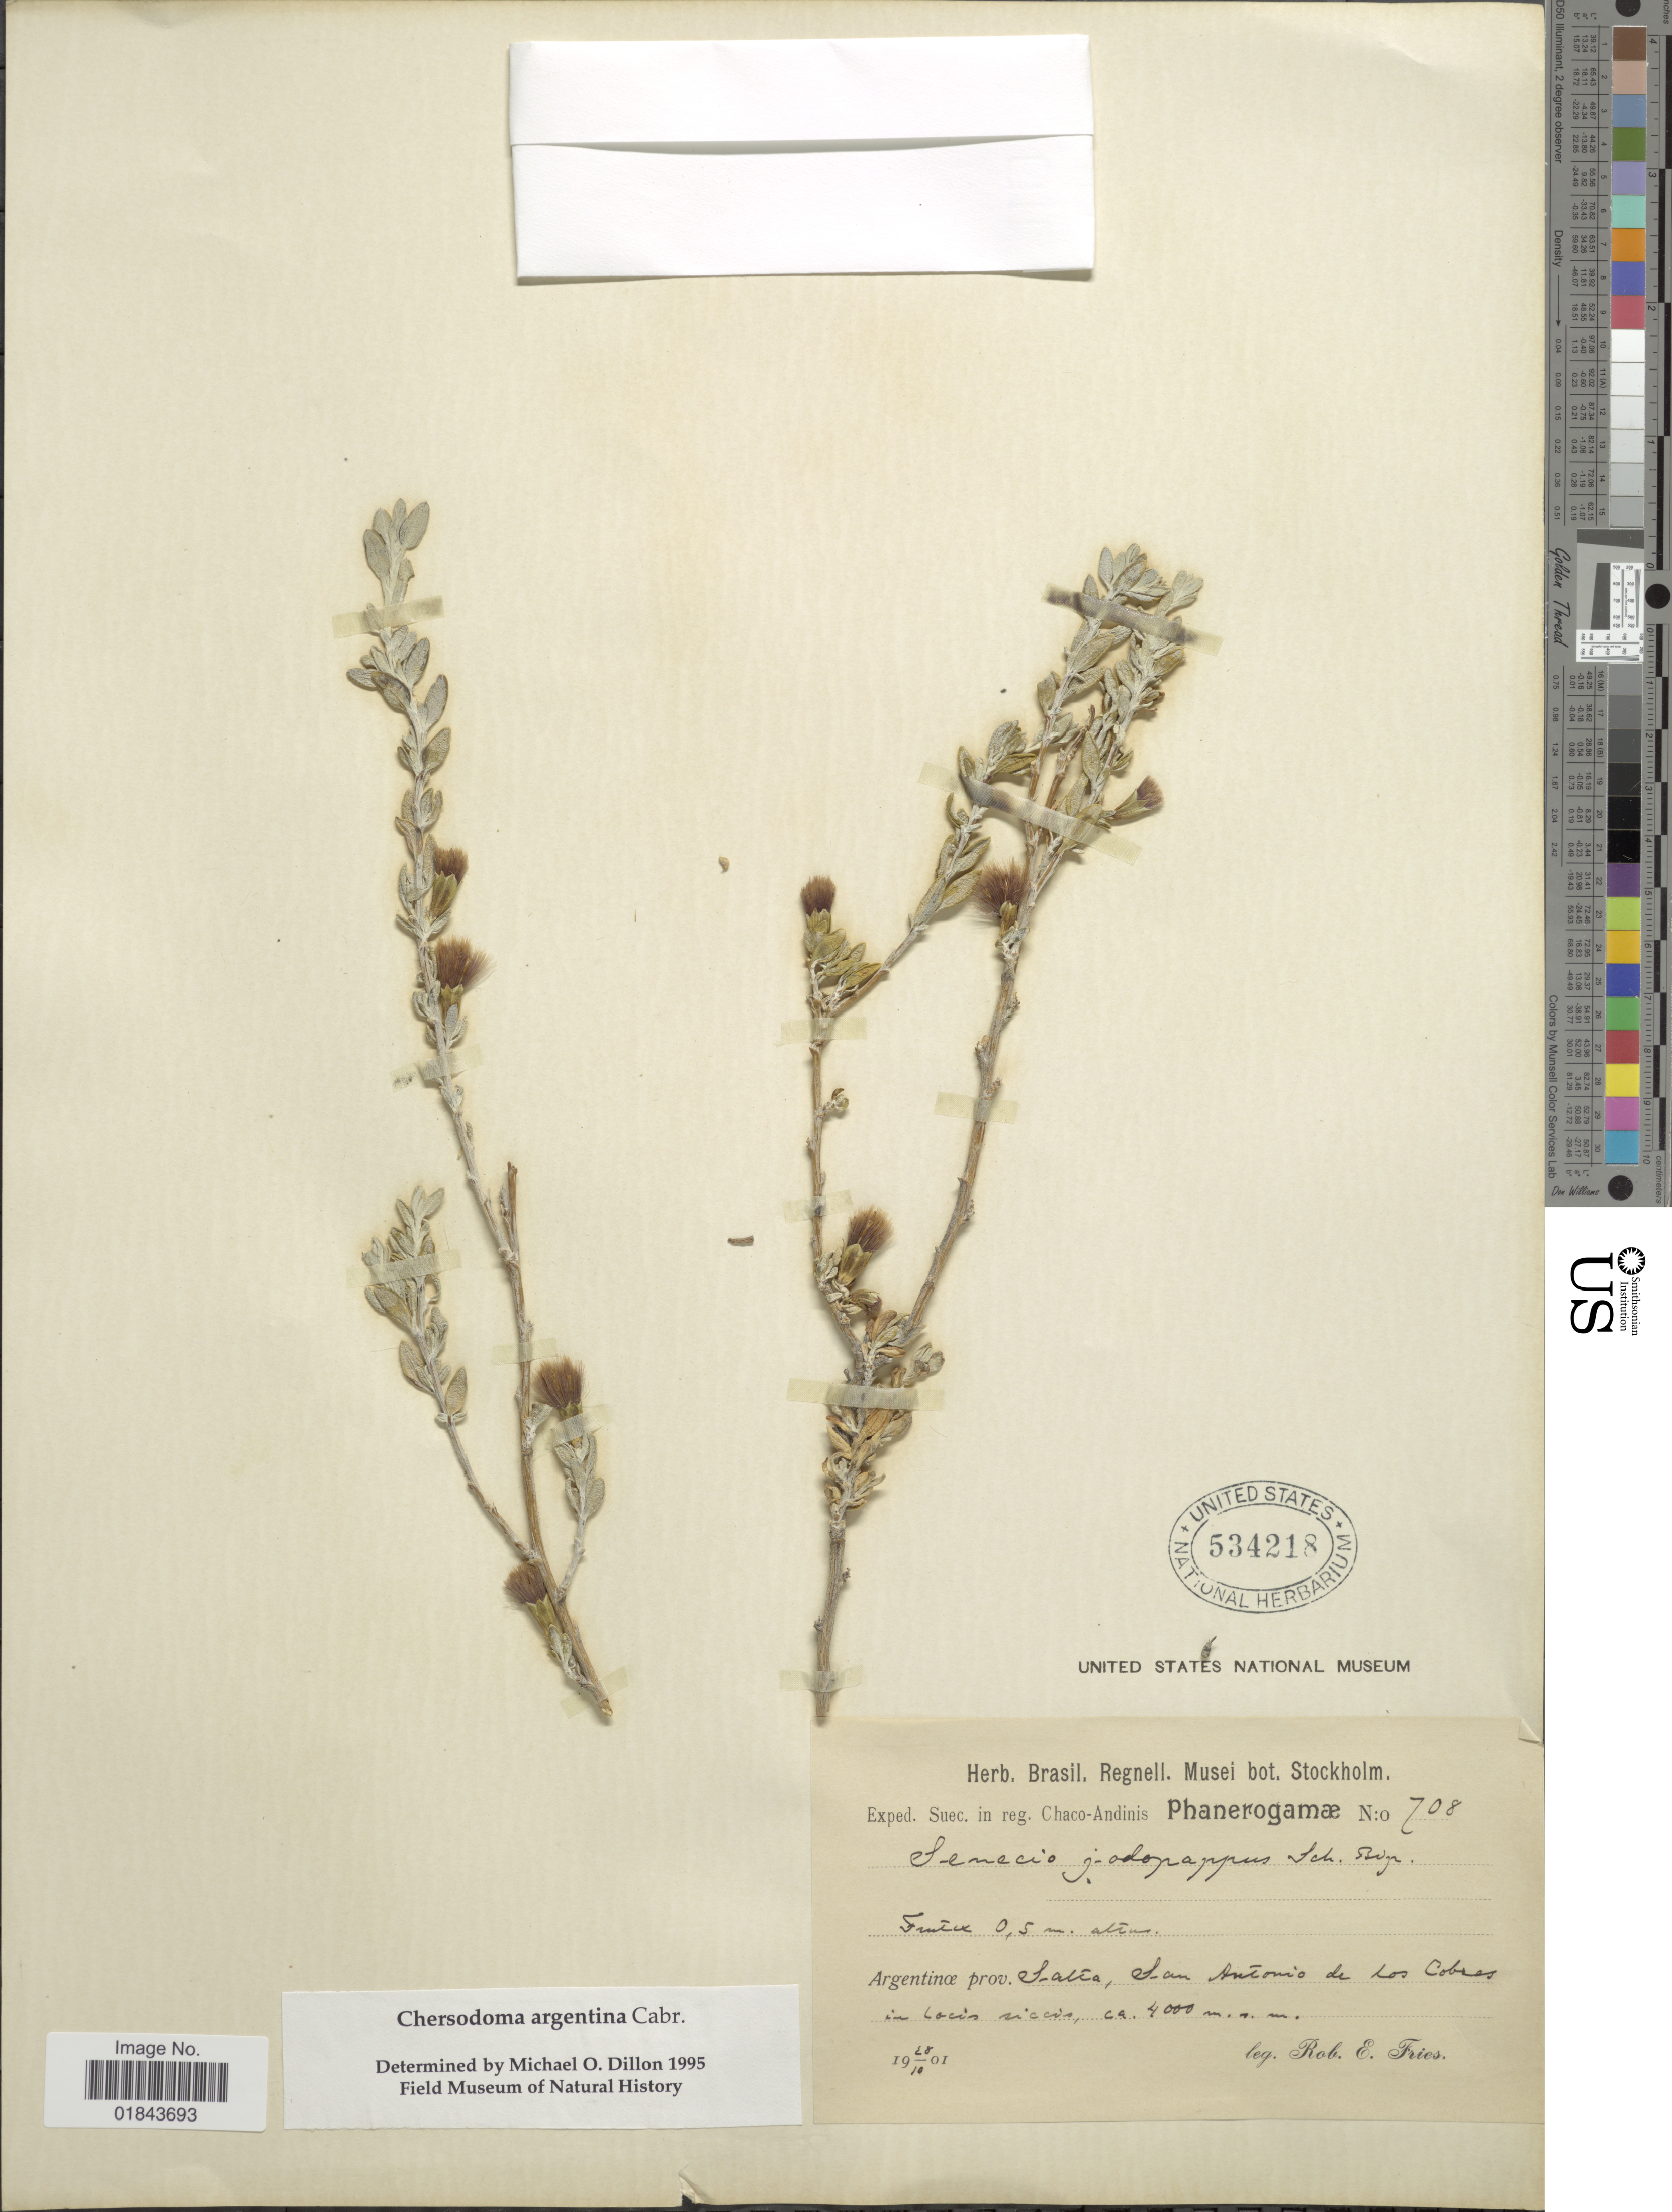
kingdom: Plantae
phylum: Tracheophyta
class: Magnoliopsida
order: Asterales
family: Asteraceae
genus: Chersodoma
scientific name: Chersodoma argentina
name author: Cabrera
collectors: R. E. Fries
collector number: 708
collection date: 1901-10-28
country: Argentina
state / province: Salta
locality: Argentinae prov. Salta, San Antonio de Los Cobres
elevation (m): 4000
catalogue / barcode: US 534218